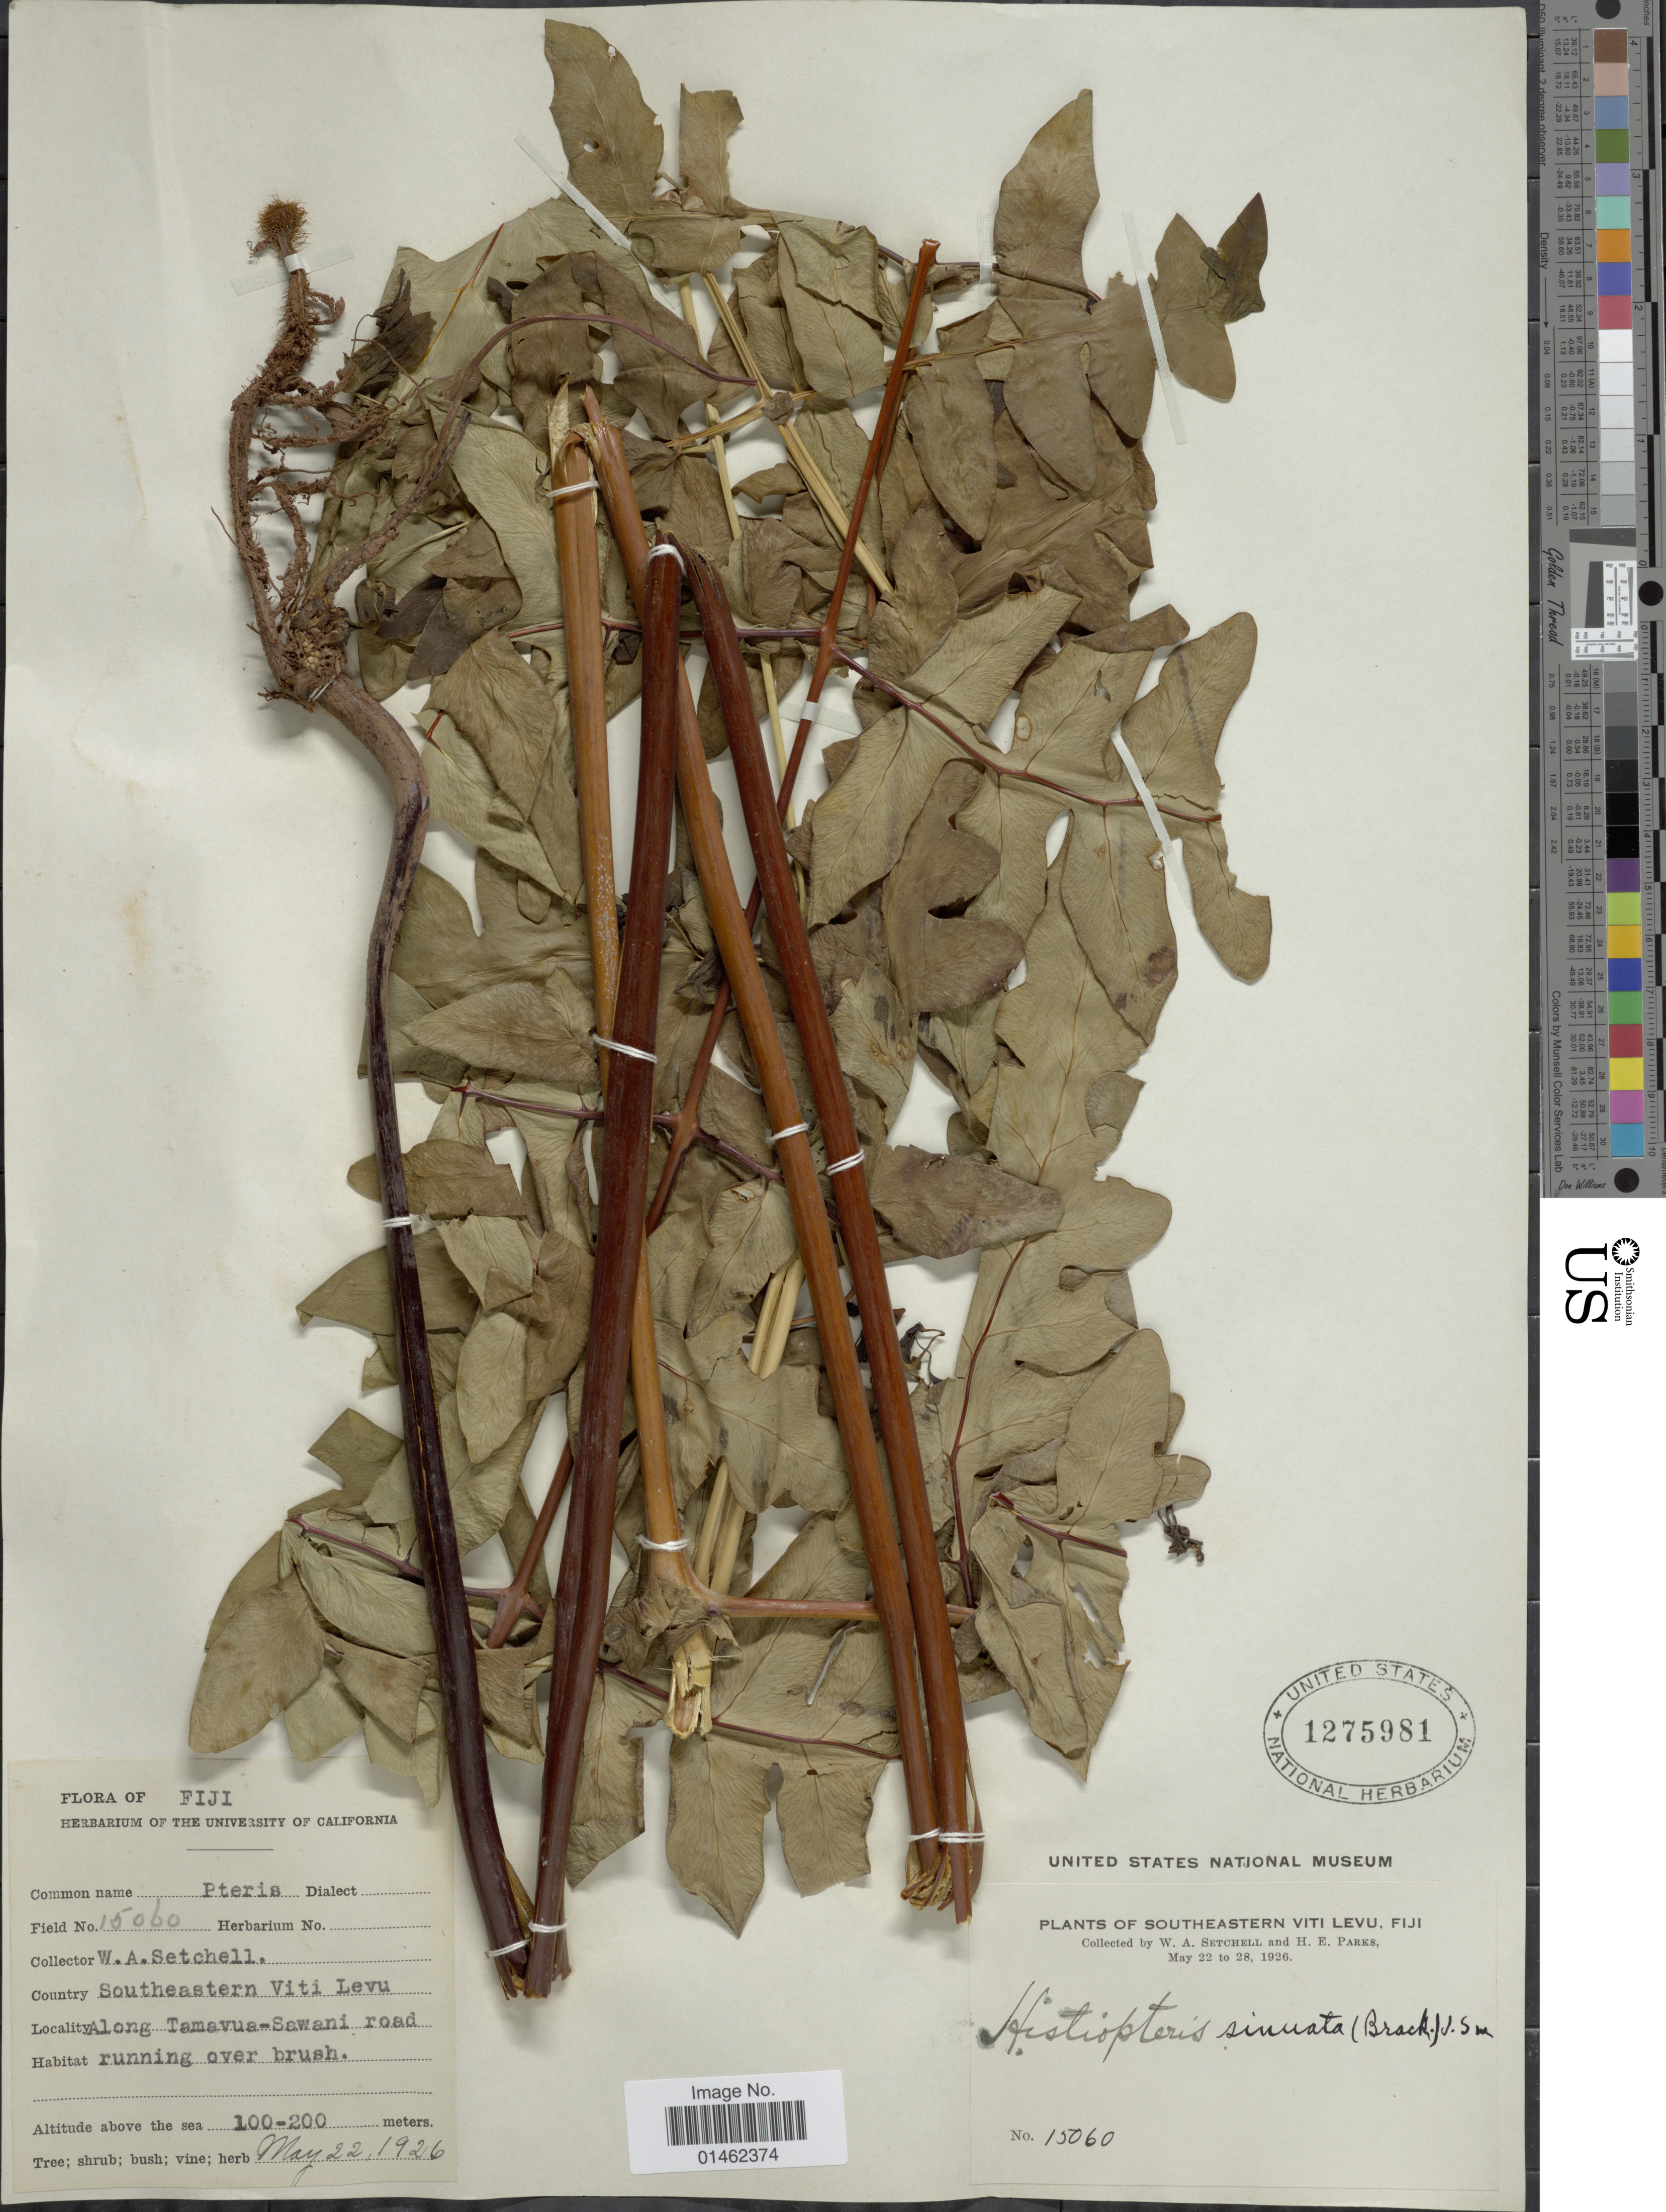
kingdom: Plantae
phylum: Tracheophyta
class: Polypodiopsida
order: Polypodiales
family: Dennstaedtiaceae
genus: Histiopteris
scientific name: Histiopteris sinuata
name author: (Brack.) Small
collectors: W. Setchell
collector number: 15060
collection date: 1926-05-22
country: Fiji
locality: Southeastern Viti Levu, Along Tamavua-Sawani road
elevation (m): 100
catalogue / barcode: US 1275981